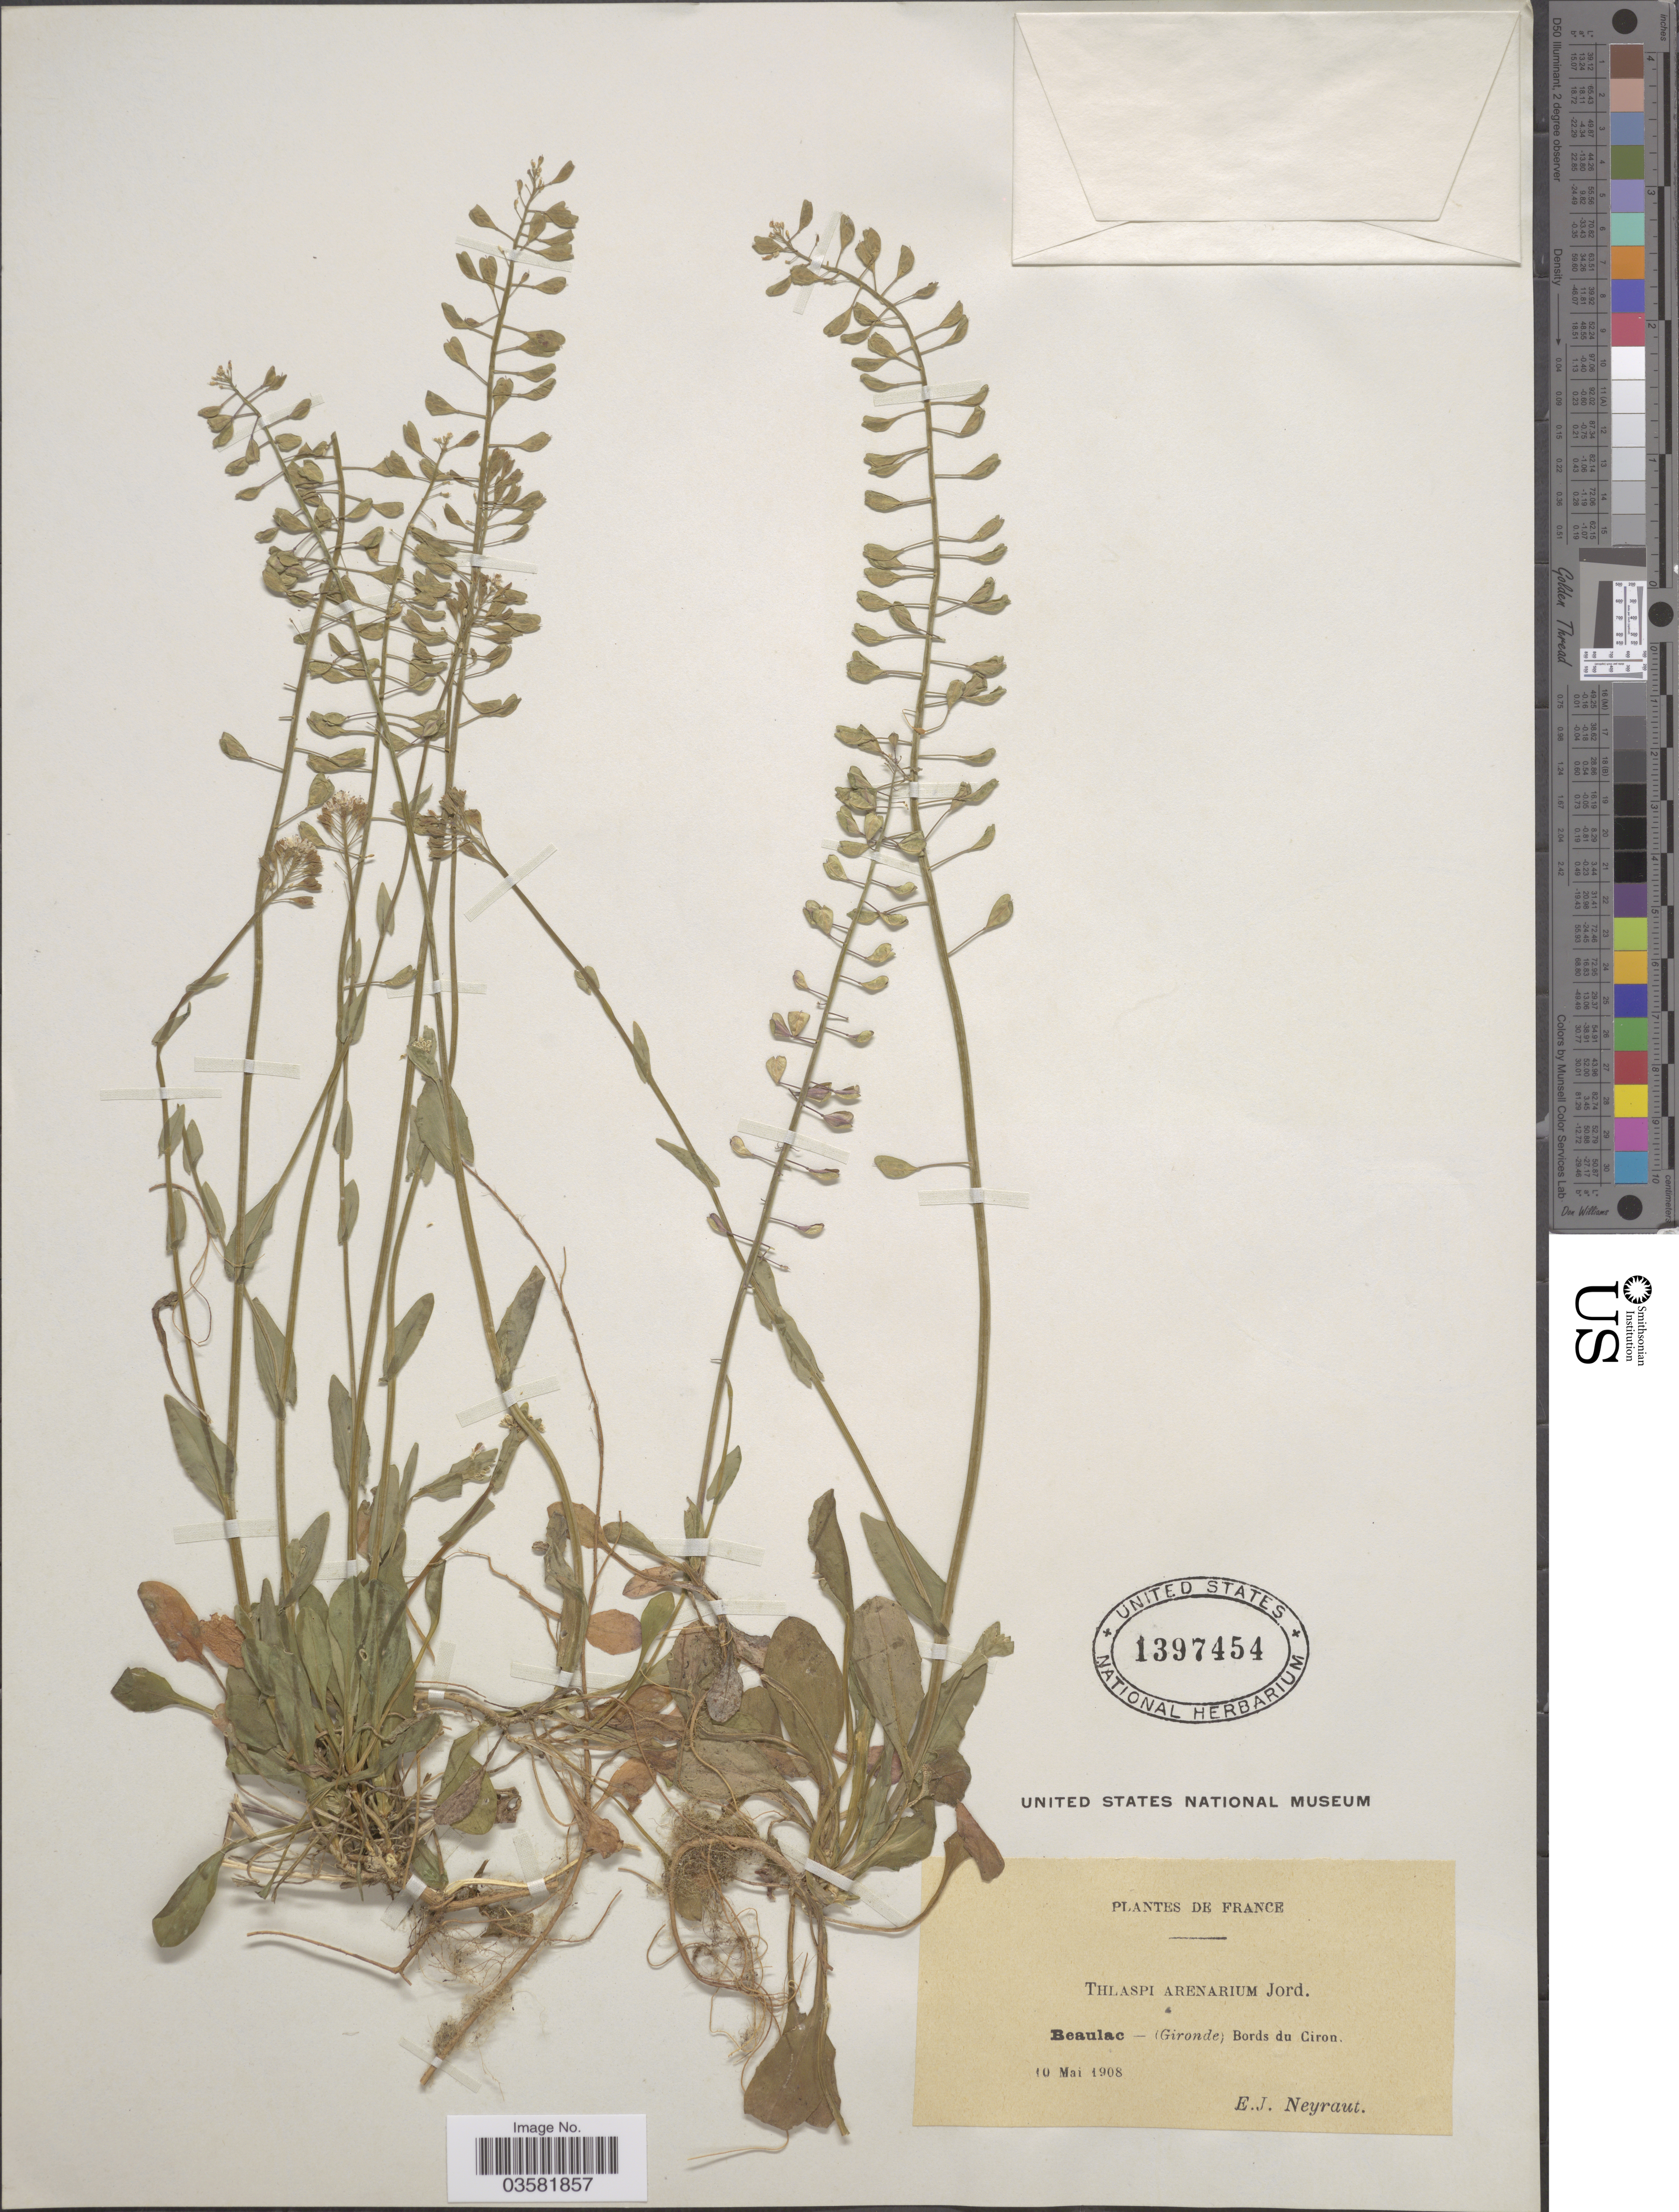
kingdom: Plantae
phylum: Tracheophyta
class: Magnoliopsida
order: Brassicales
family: Brassicaceae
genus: Thlaspi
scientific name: Thlaspi arenarium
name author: Jord. ex F.W. Schultz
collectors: E. Neyraut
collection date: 1908-05-10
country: France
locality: Beaulac - (Gironde) Bords du Ciron.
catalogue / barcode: US 1397454